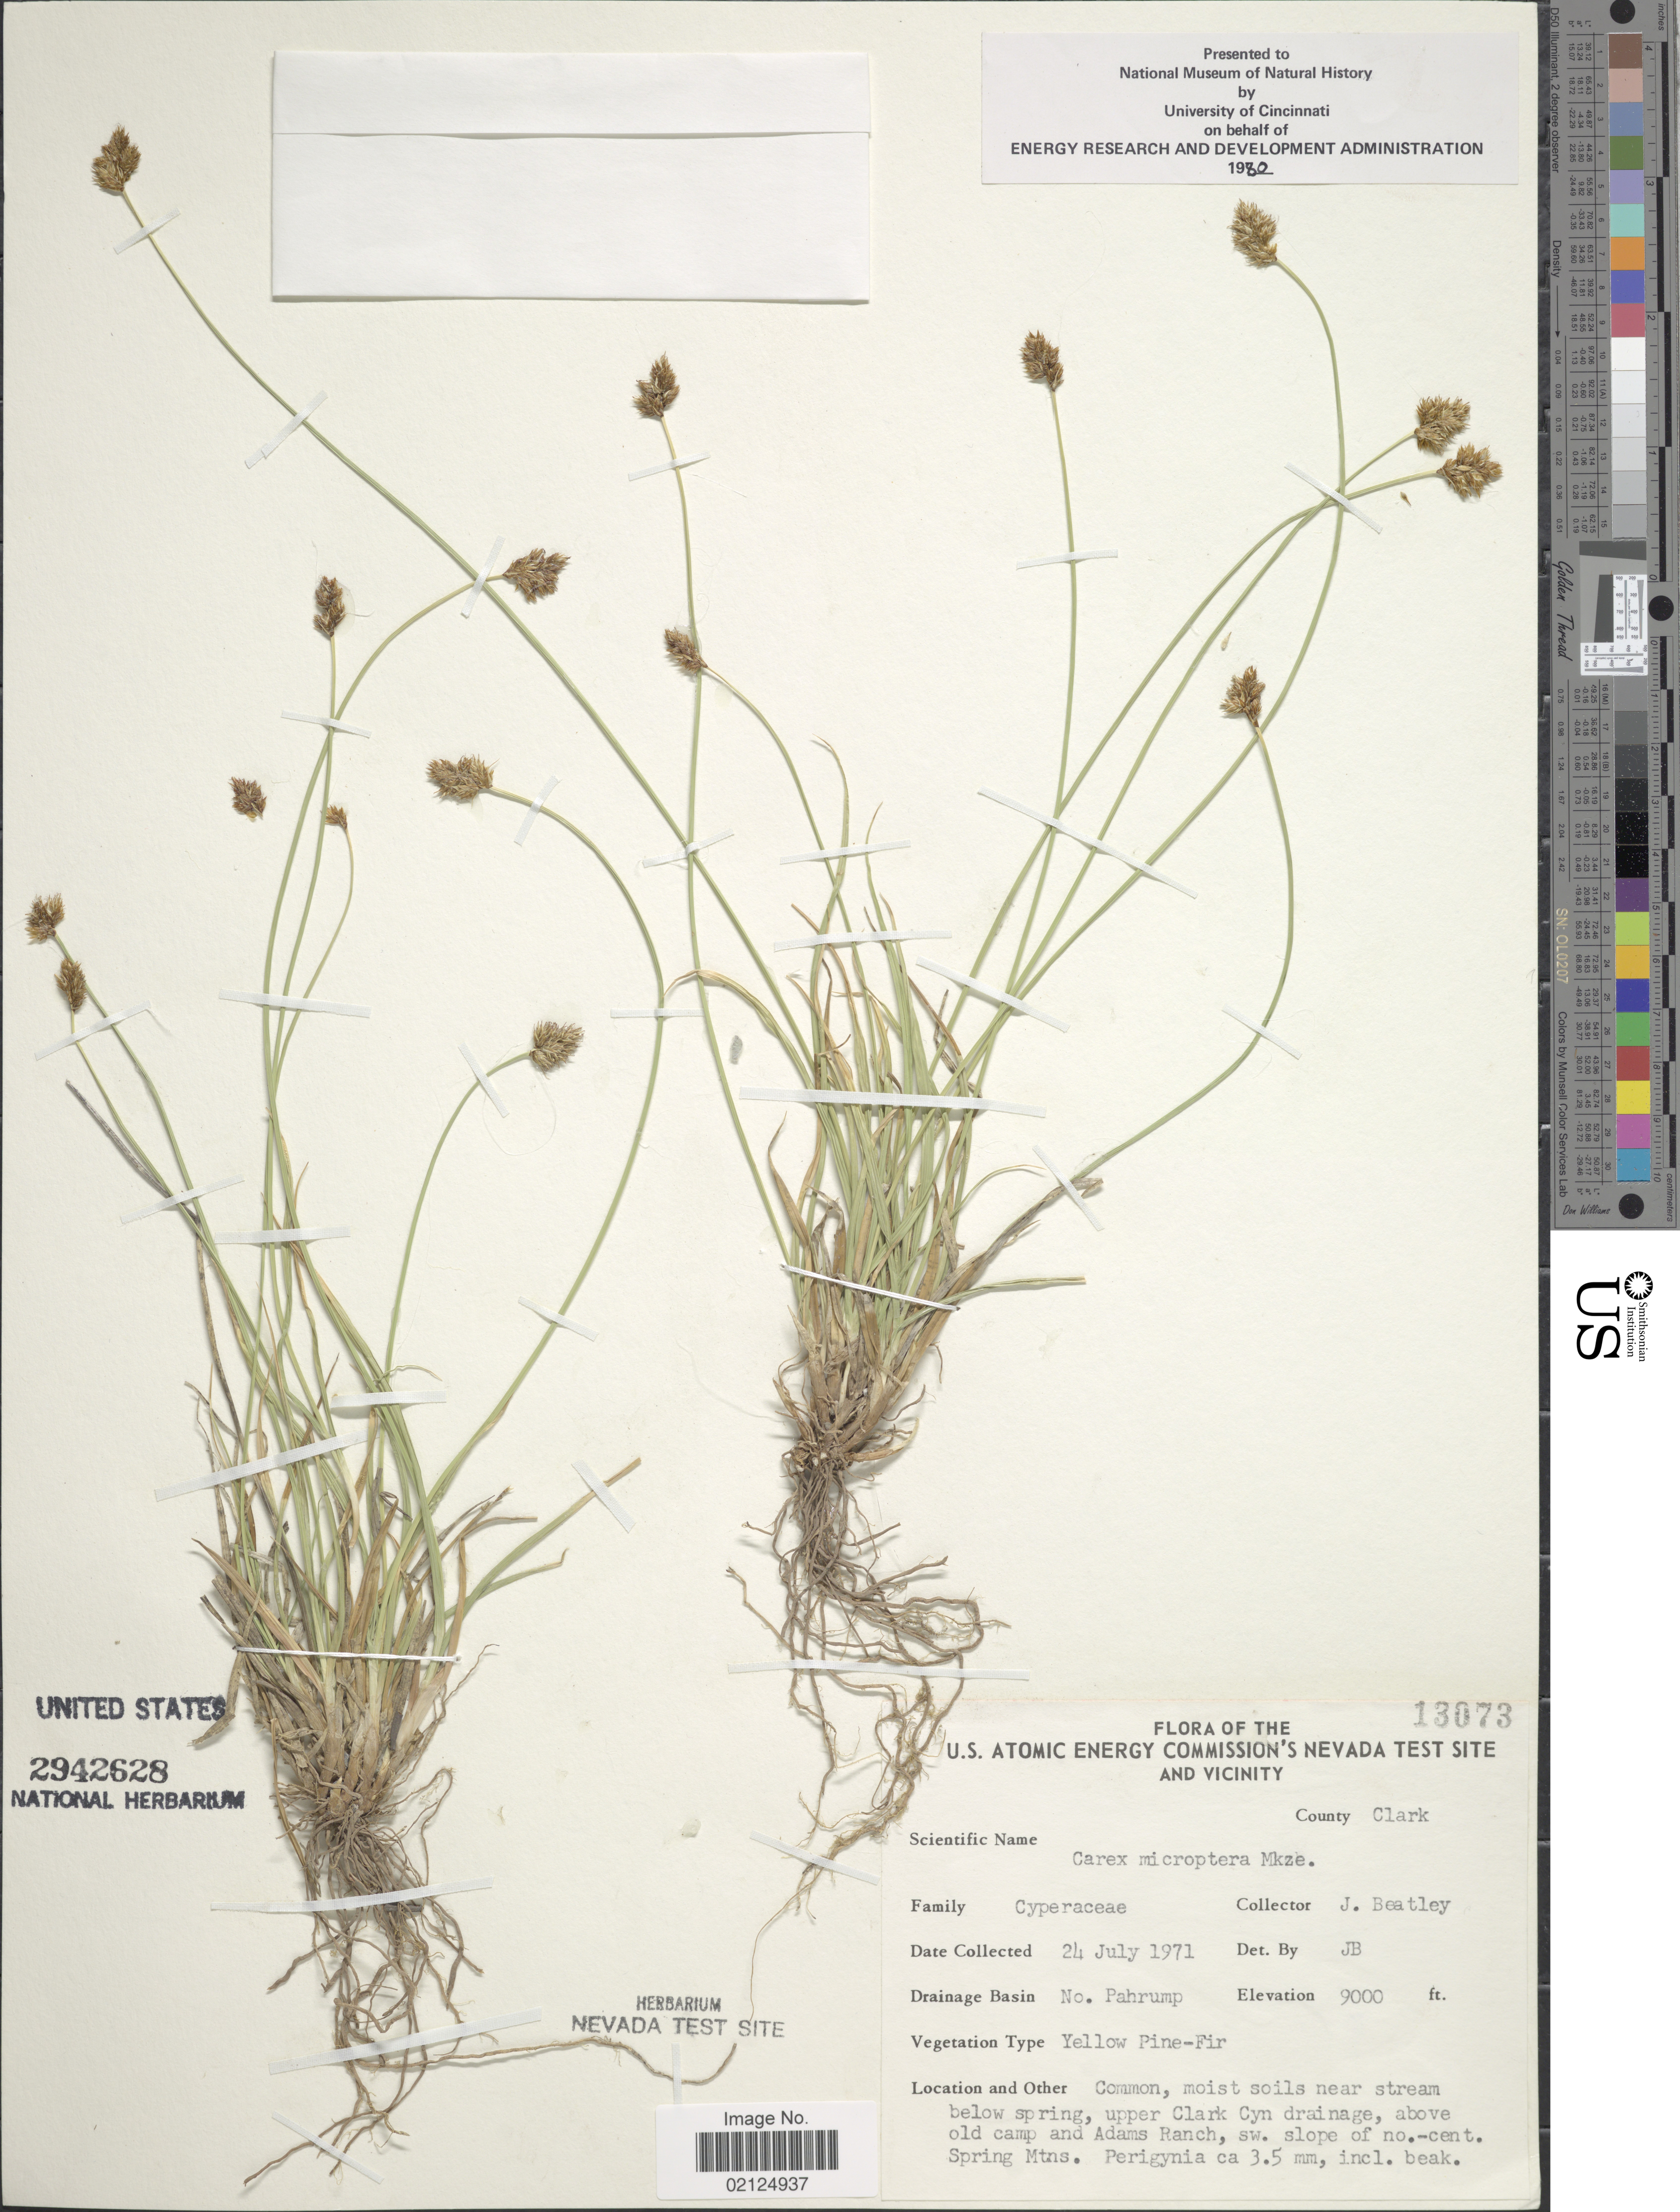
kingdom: Plantae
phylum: Tracheophyta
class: Liliopsida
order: Poales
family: Cyperaceae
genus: Carex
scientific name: Carex microptera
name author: Mack.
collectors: J. C. Beatley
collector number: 13073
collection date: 1971-07-24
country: United States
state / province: Nevada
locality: U. S. Atomic Commission's Nevada Test Site and Vicinity. County Clark No. Pahrump, below spring, upper Clark Cyn drainage, above old camp and Adamas Ranch, sw. slope of np.-cent Spring Mtns.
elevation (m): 2743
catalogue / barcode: US 2942628